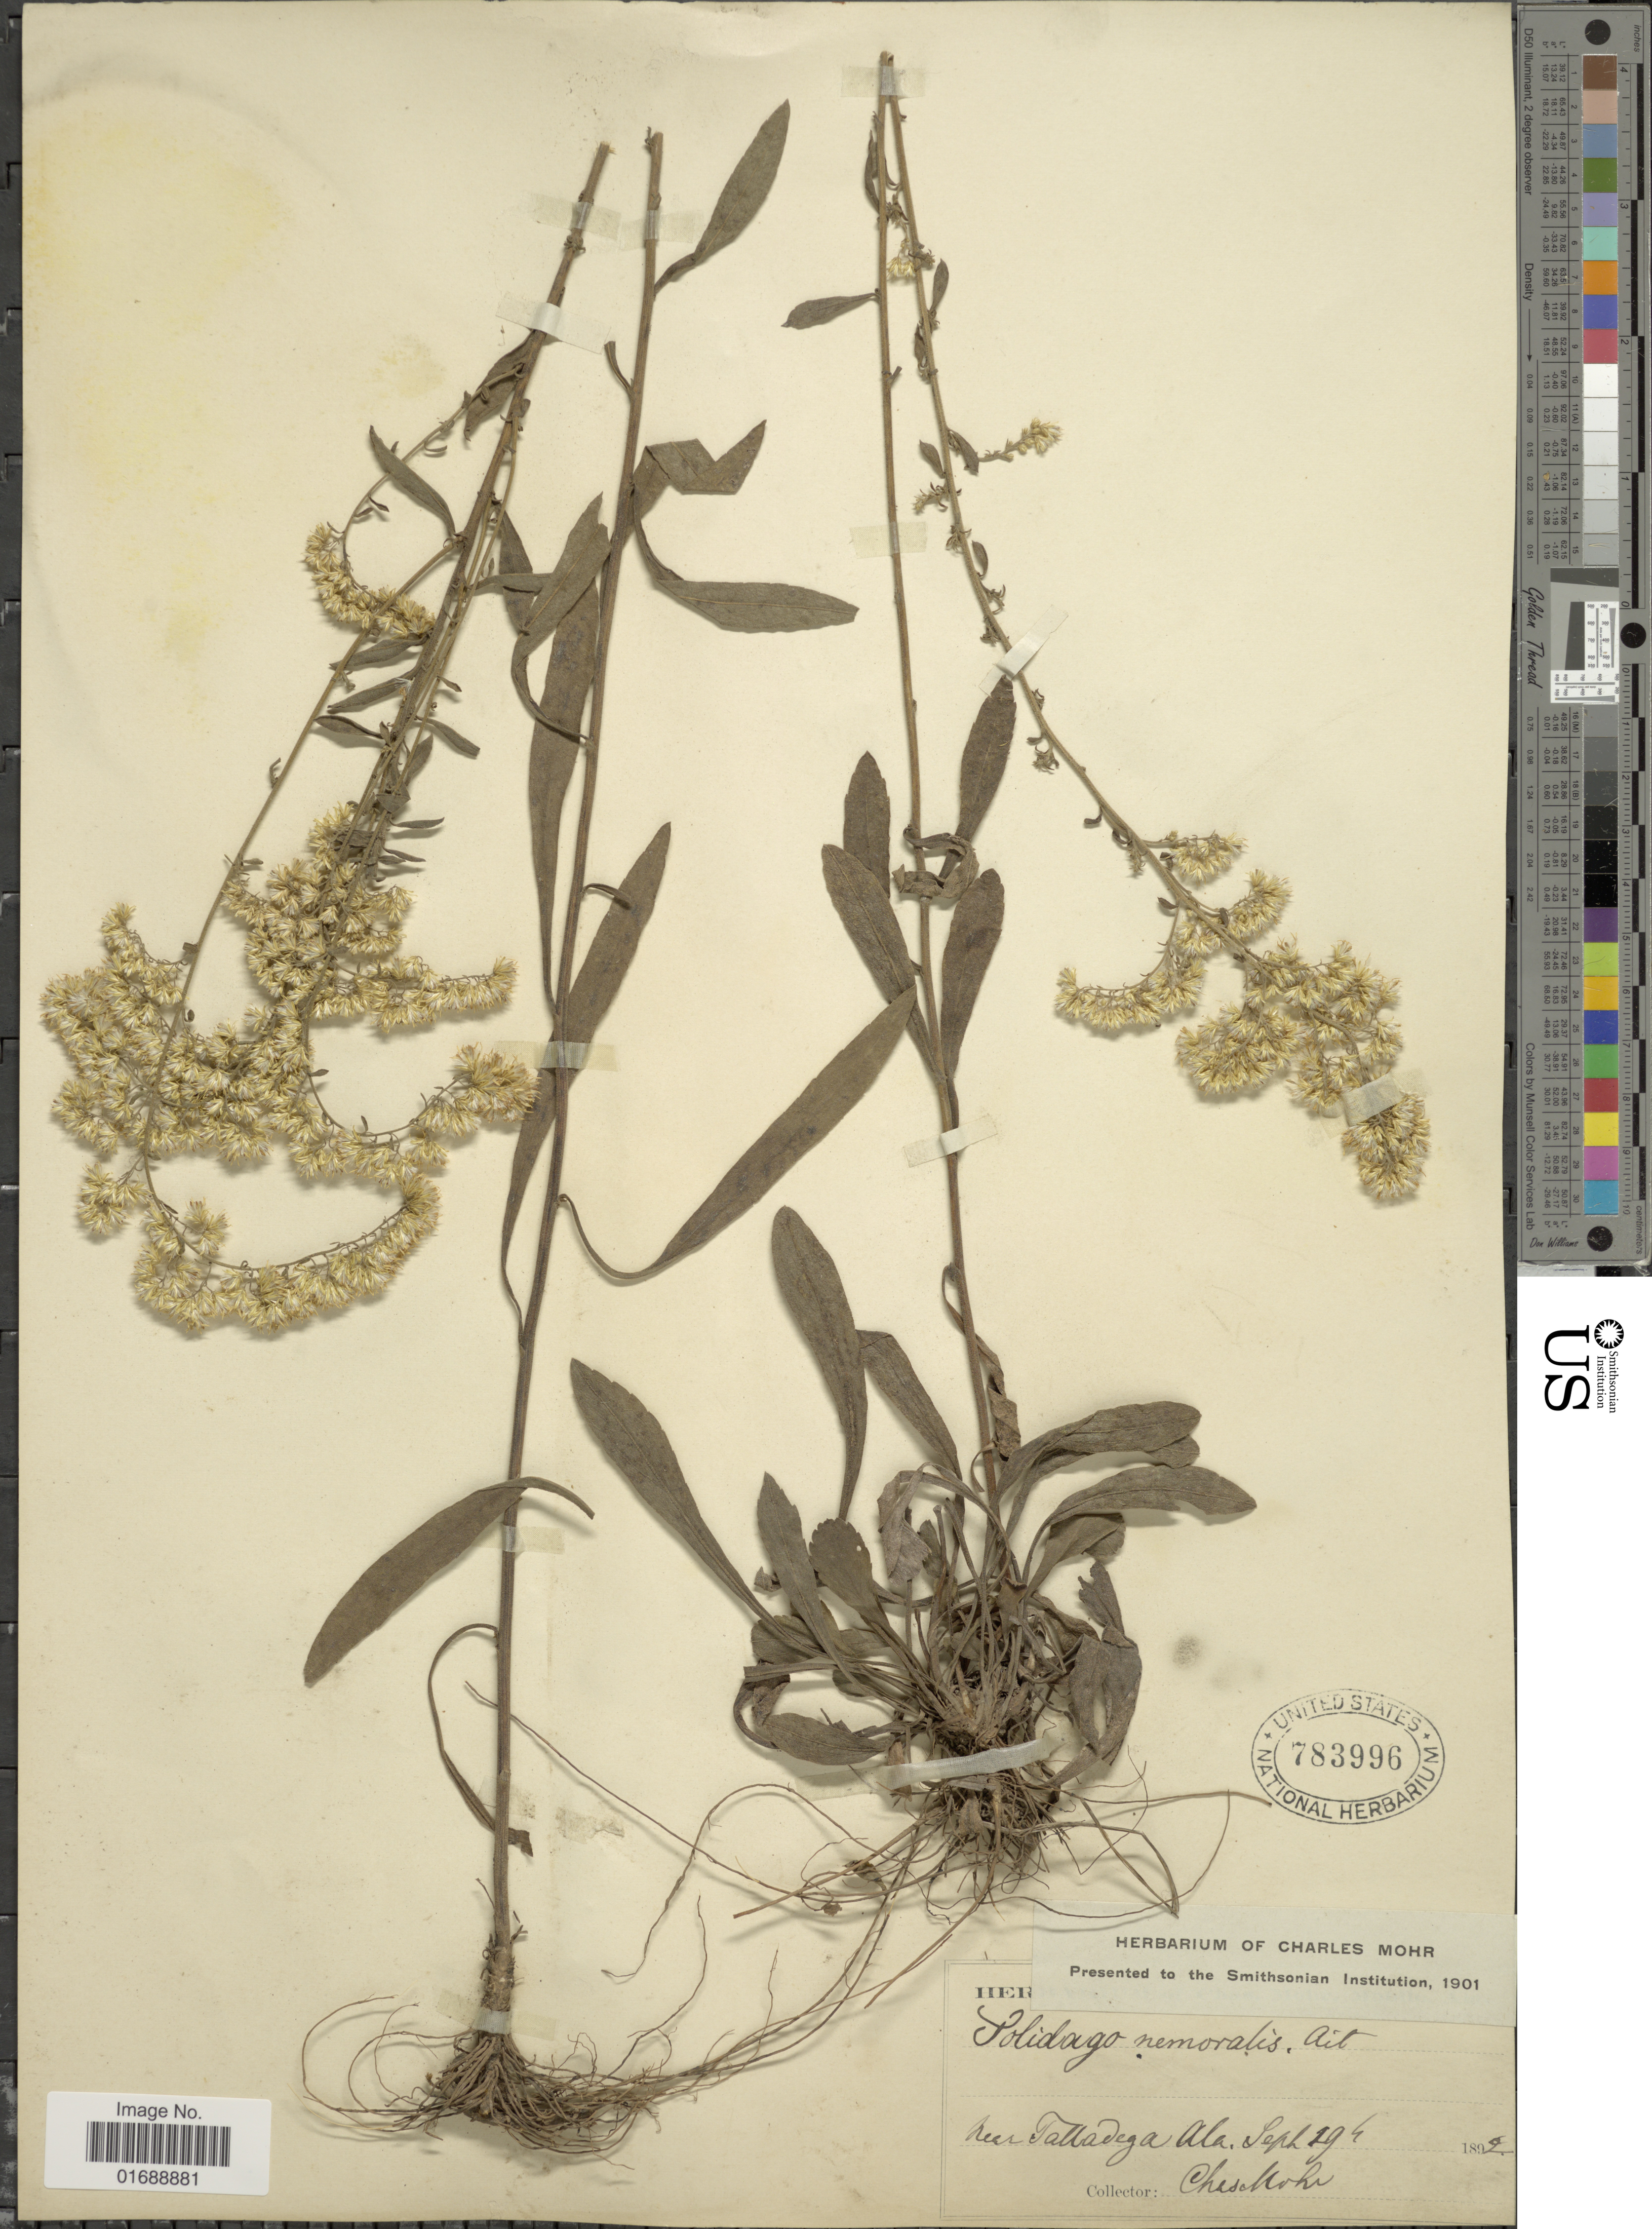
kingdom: Plantae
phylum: Tracheophyta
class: Magnoliopsida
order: Asterales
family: Asteraceae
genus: Solidago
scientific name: Solidago nemoralis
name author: Aiton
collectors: Mohr, C. T. (herbarium)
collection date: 1892-09-29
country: United States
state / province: Alabama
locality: Near Talladega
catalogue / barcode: US 783996